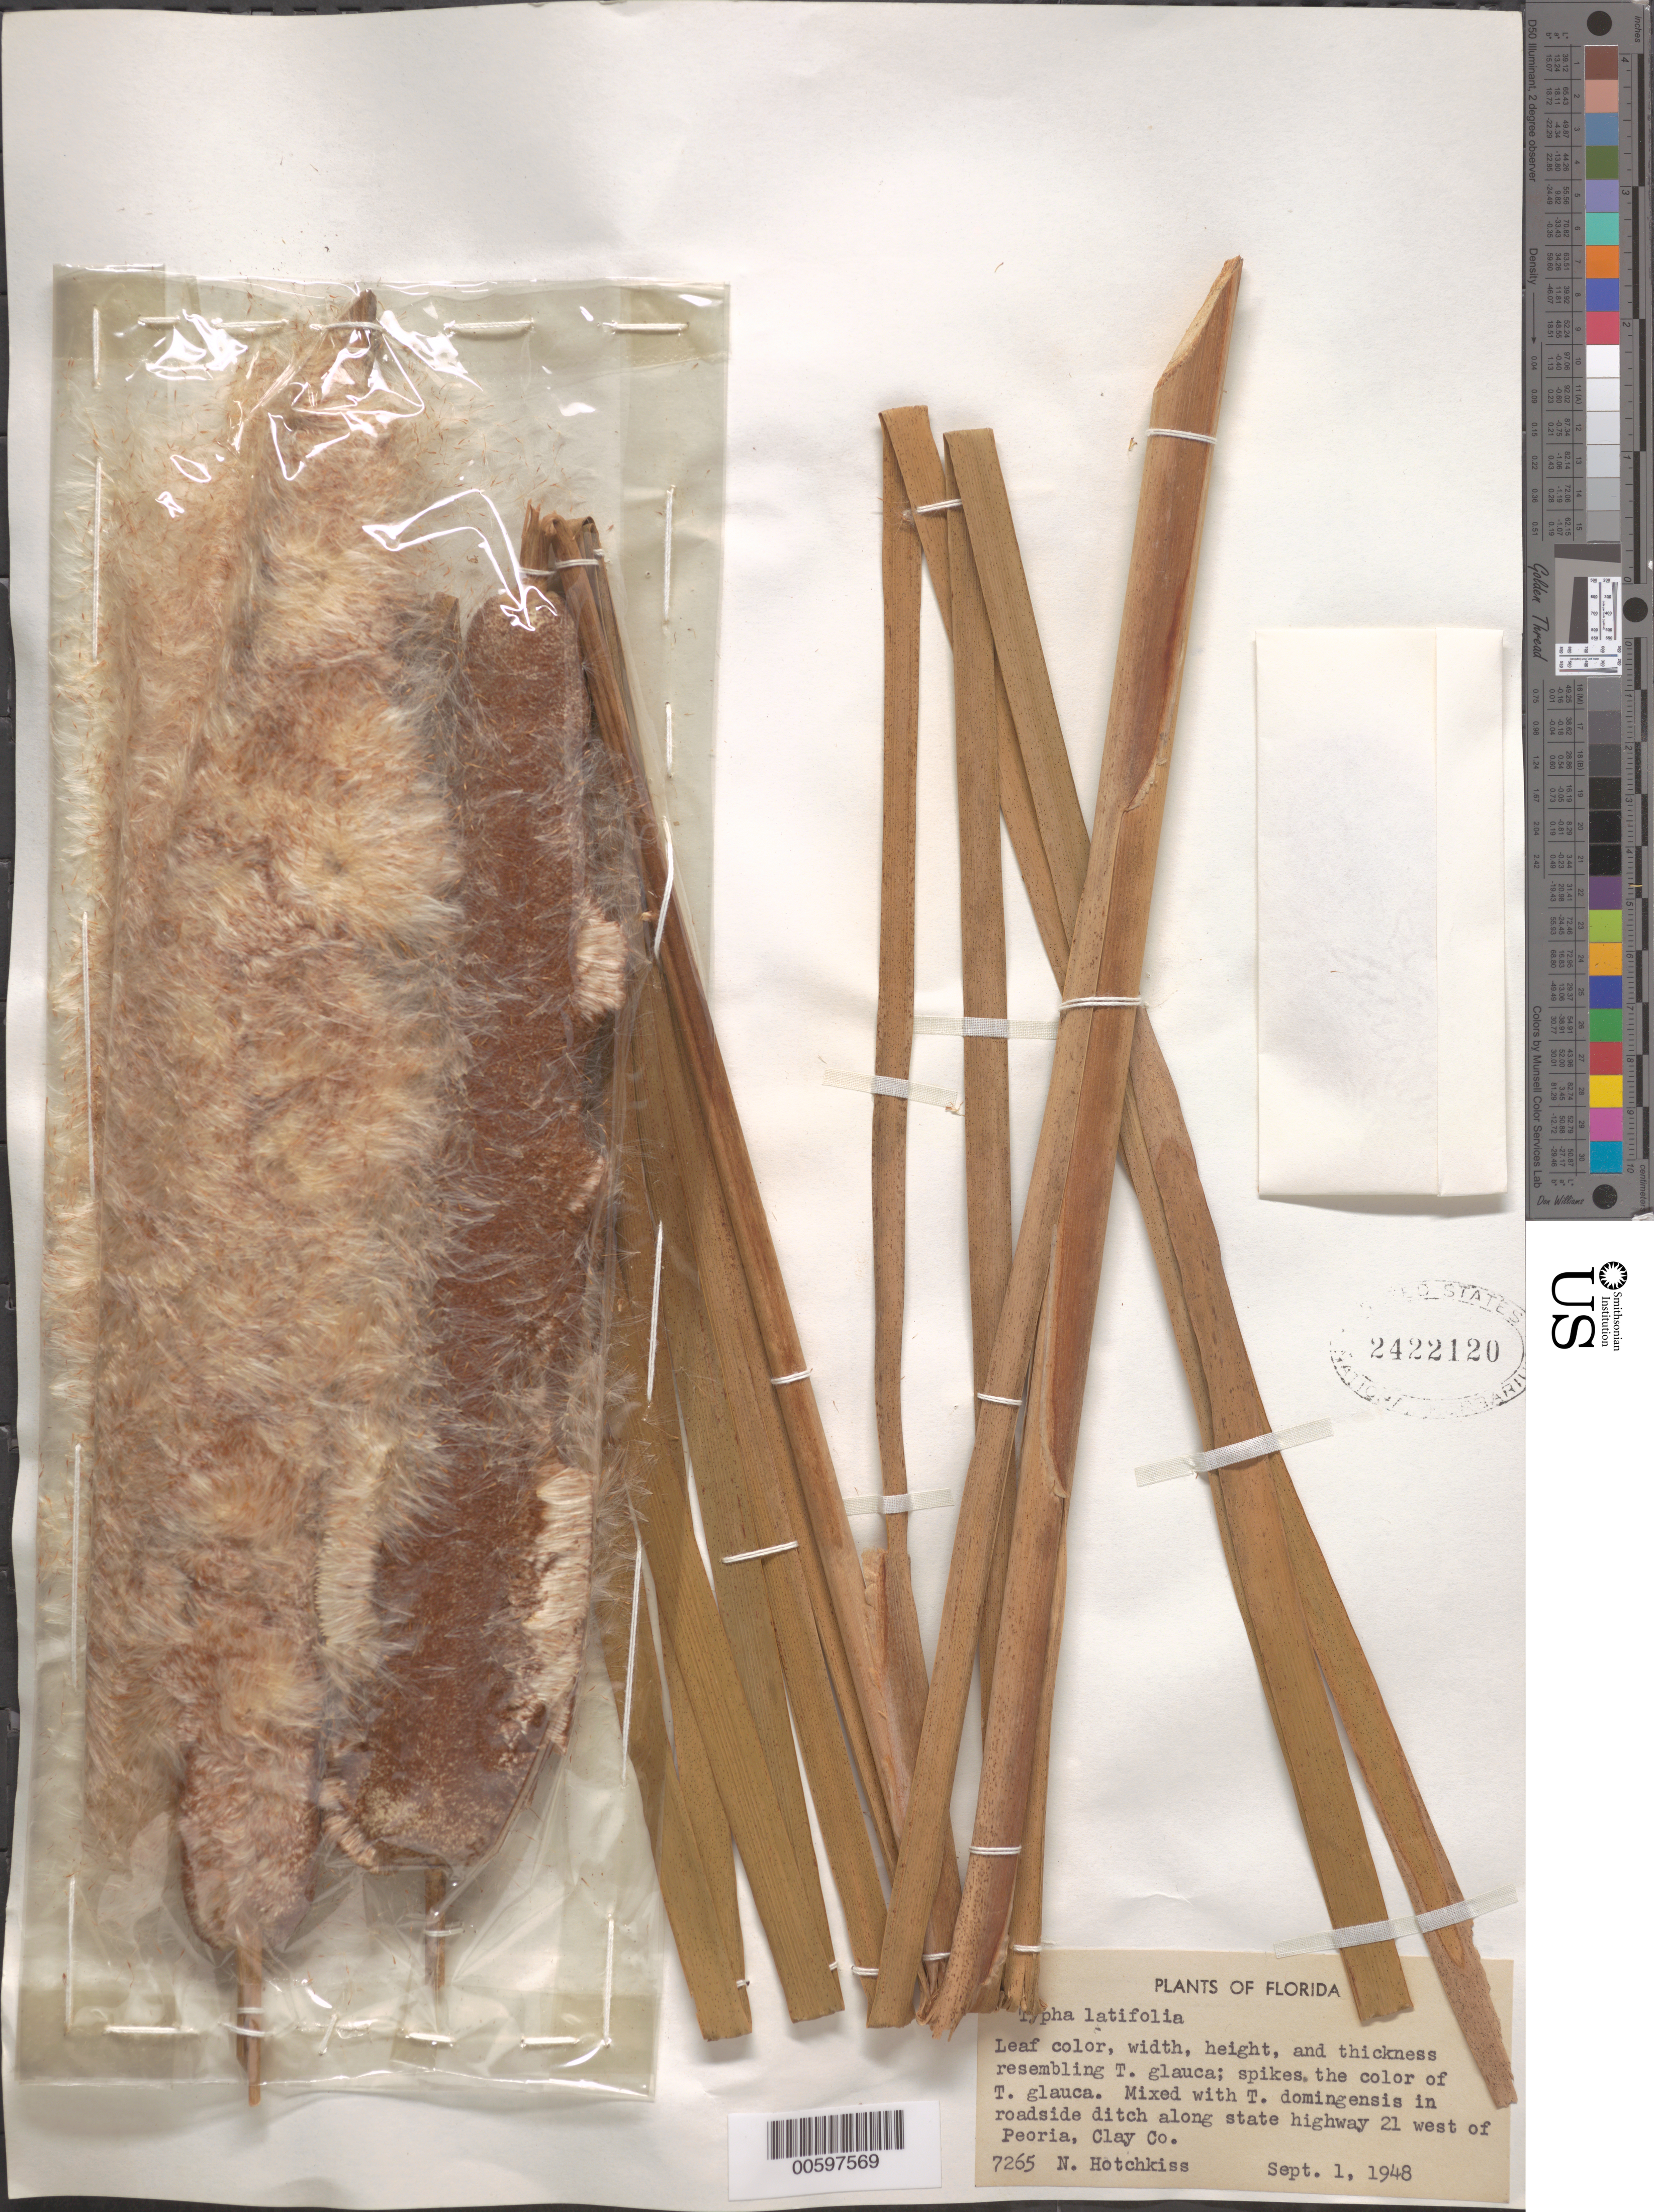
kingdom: Plantae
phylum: Tracheophyta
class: Liliopsida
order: Poales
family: Typhaceae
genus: Typha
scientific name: Typha latifolia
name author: L.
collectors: N. Hotchkiss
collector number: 7265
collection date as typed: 01 Sep 1948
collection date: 1948-09-01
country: United States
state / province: Florida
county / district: Clay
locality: W of Peoria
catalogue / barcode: US 2422120